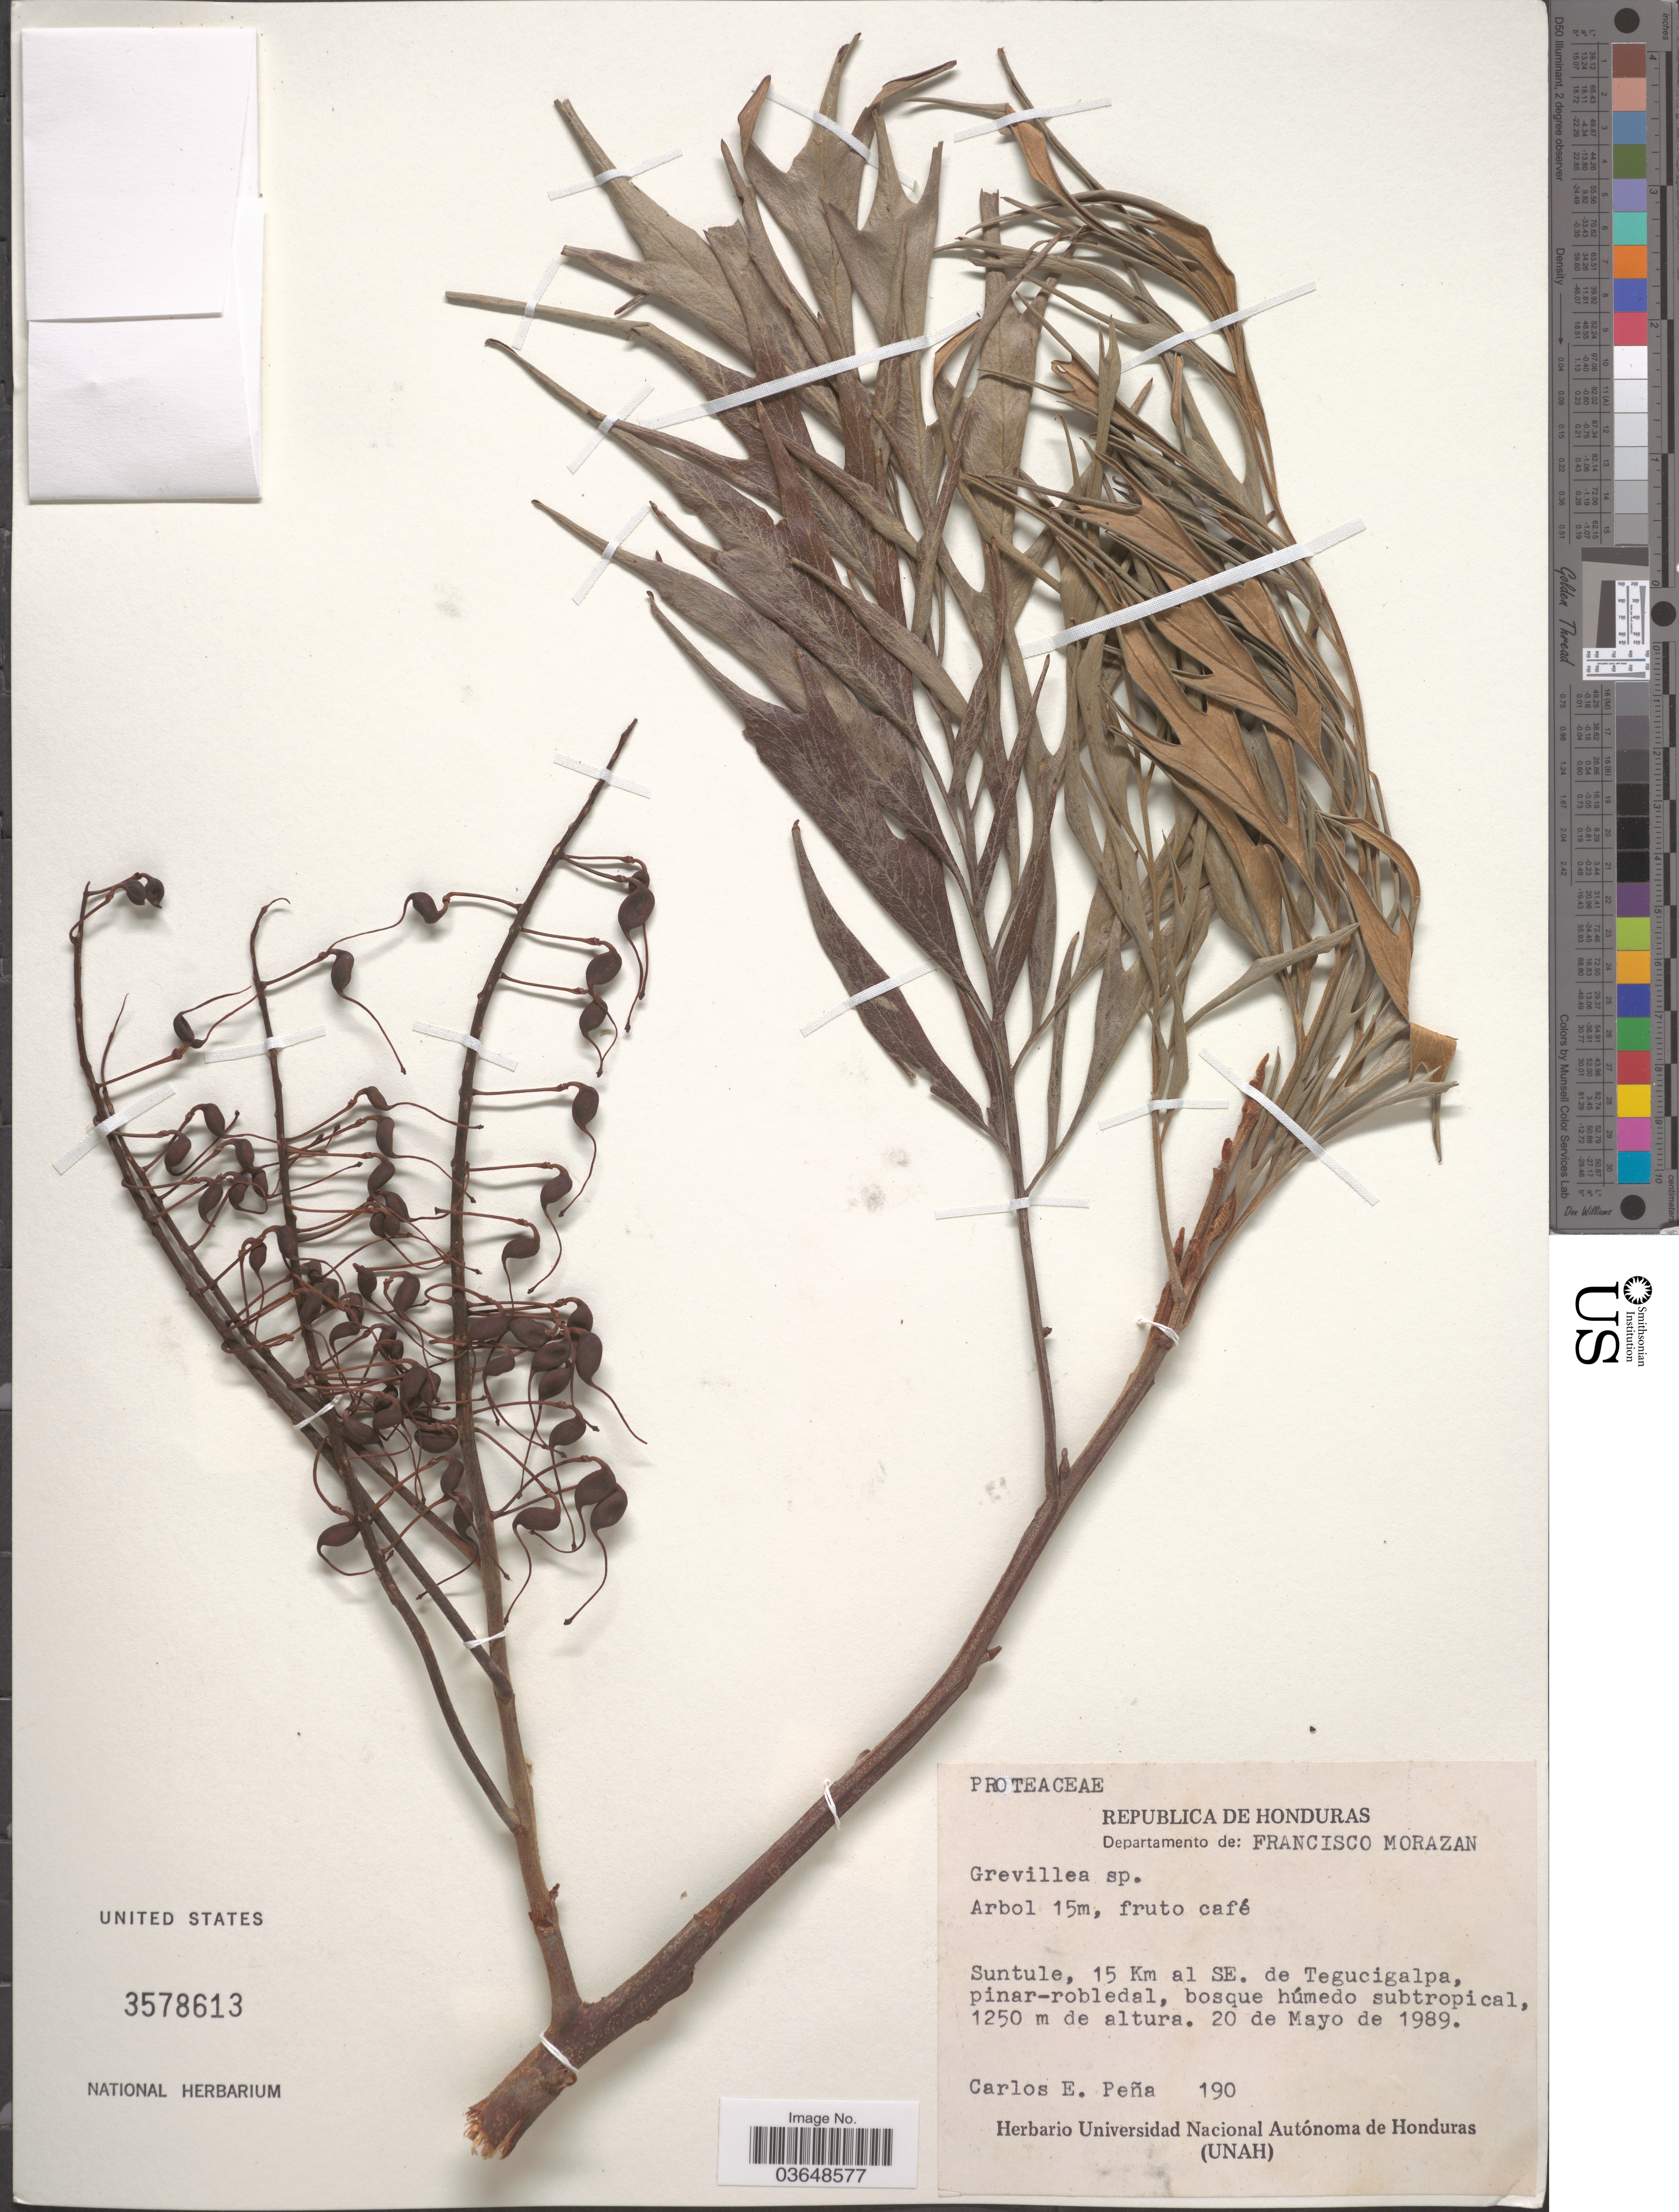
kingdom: Plantae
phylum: Tracheophyta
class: Magnoliopsida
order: Proteales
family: Proteaceae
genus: Grevillea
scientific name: Grevillea robusta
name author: A. Cunn.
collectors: C. E. Peña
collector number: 190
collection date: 1989-05-20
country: Honduras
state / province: Fco. Morazán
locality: Departamento de: Francisco Morazan. Suntule, 15 Km al SE. de Tegucigalpa.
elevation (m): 1250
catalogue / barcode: US 3578613